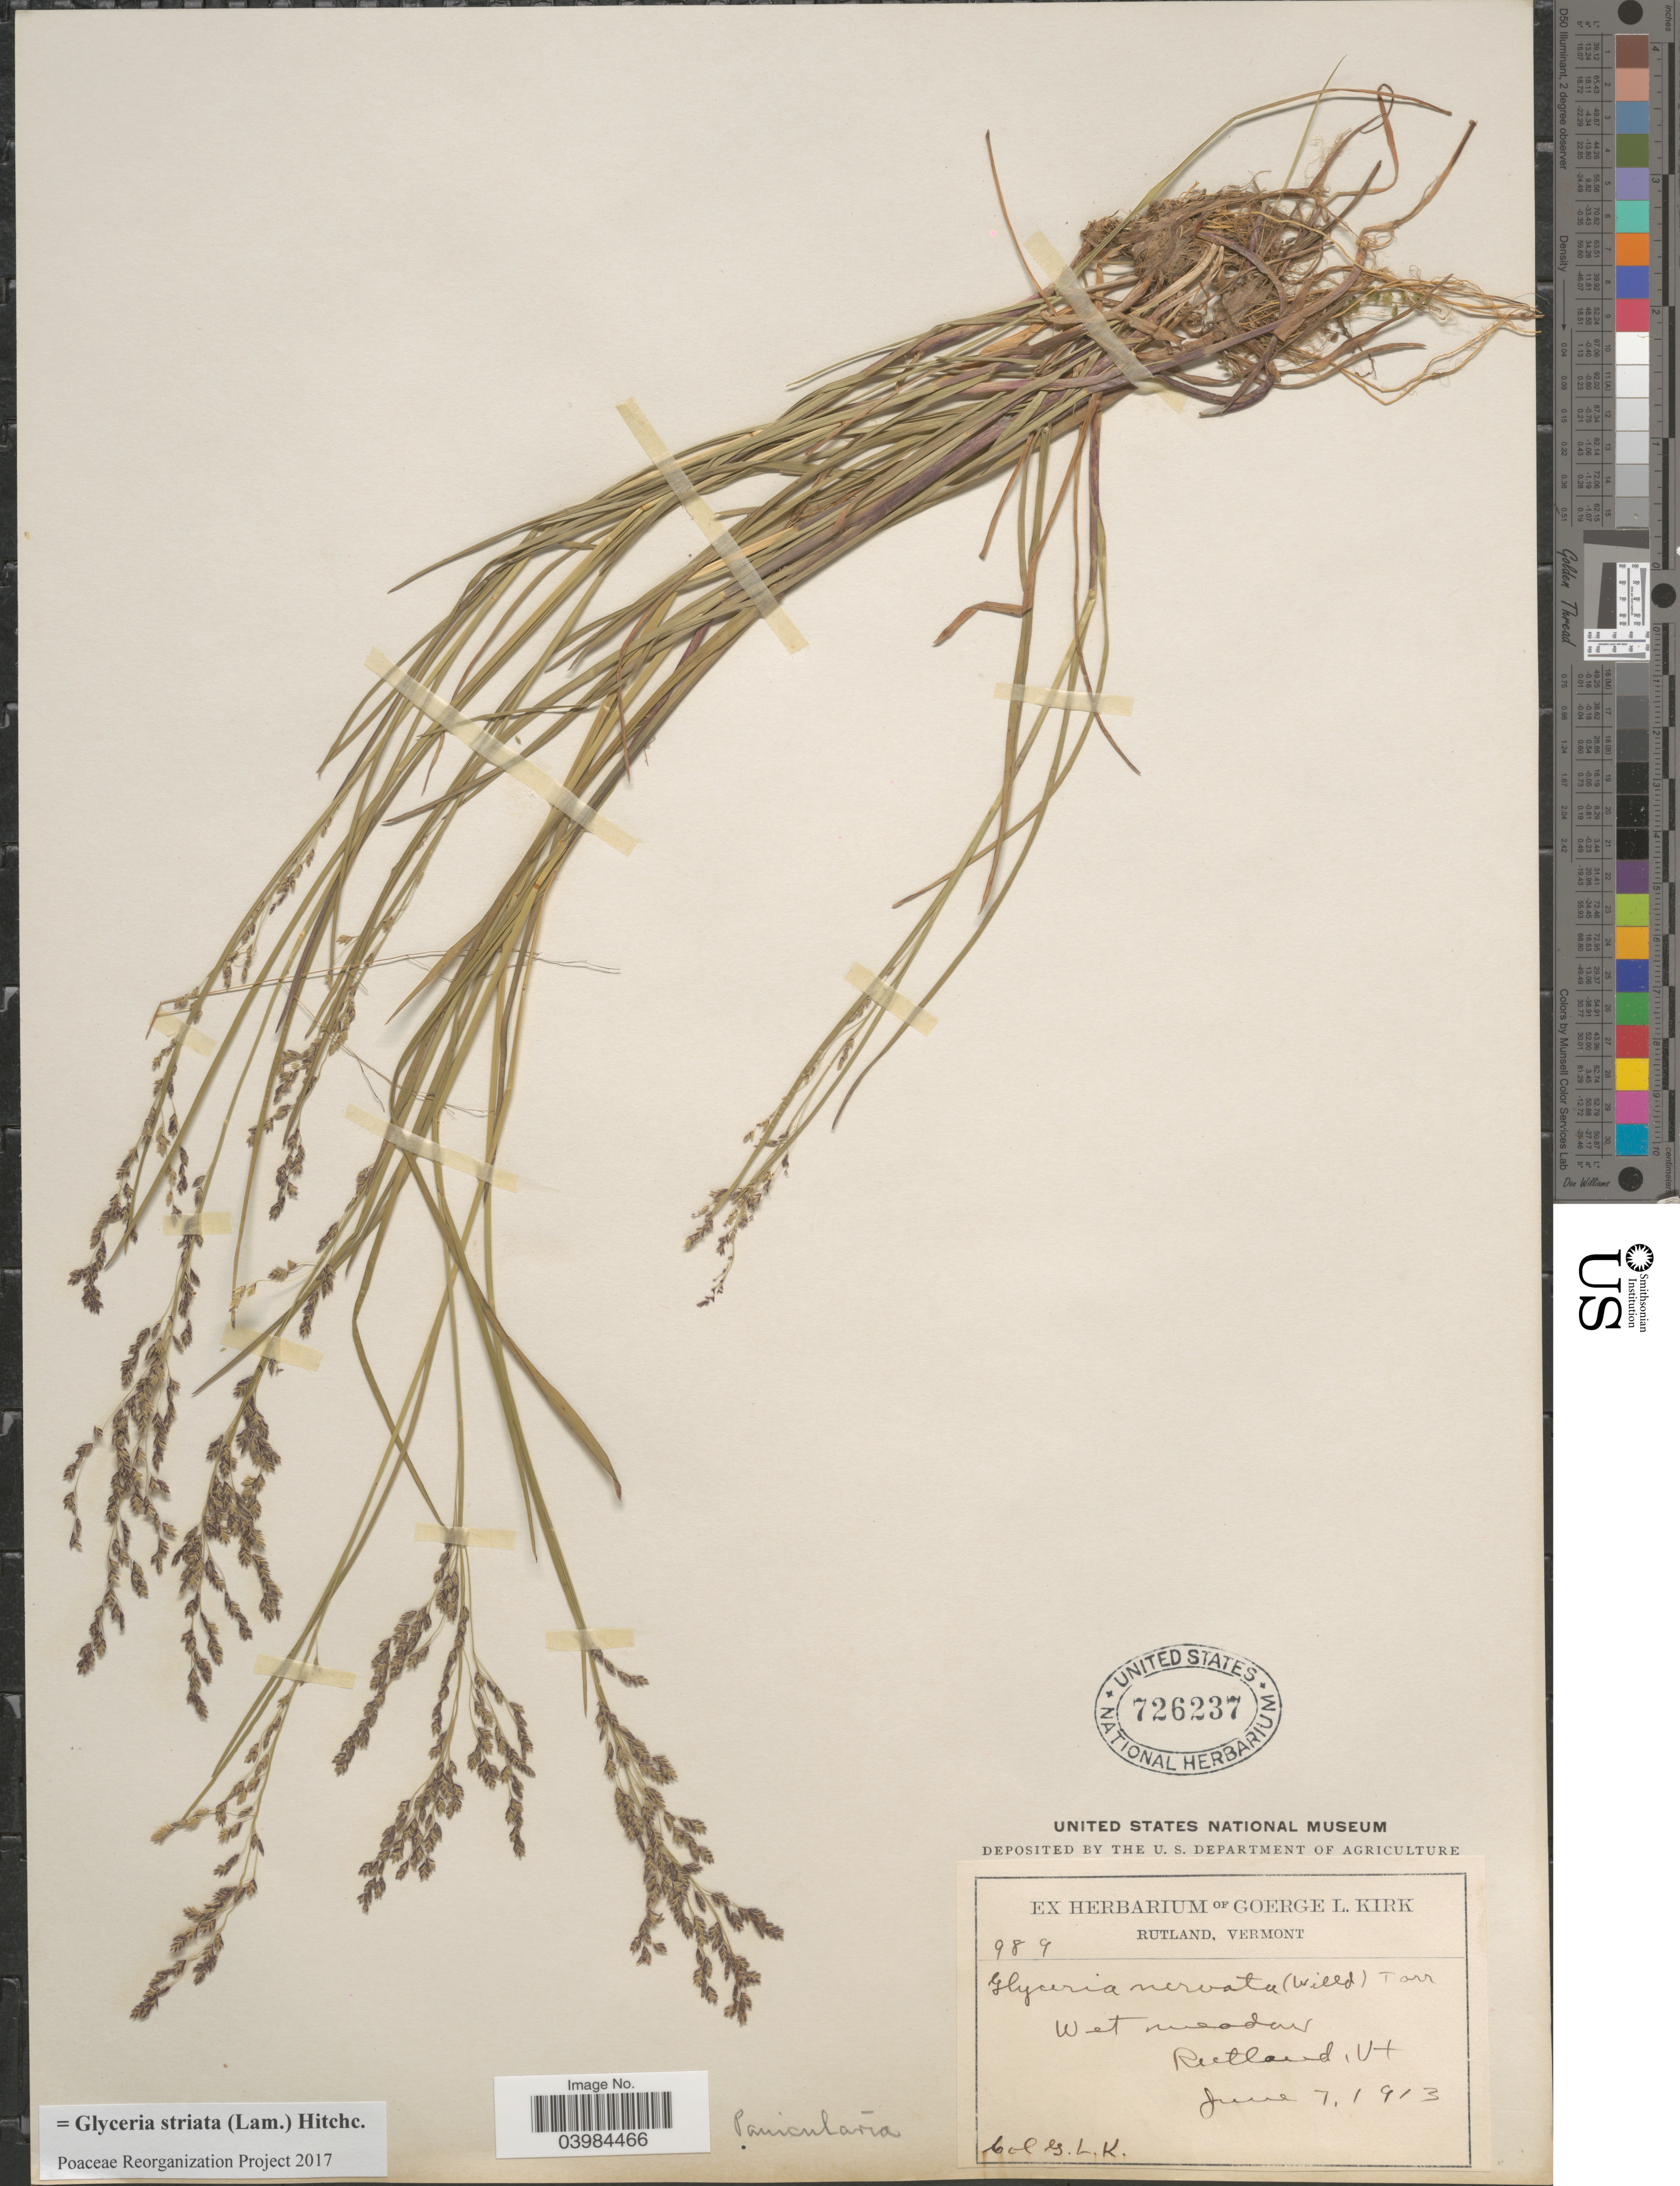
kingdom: Plantae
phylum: Tracheophyta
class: Liliopsida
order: Poales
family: Poaceae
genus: Glyceria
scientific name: Glyceria striata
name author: (Lam.) Hitchc.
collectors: G. Kirk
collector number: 989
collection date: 1913-06-07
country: United States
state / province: Vermont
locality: Rutland.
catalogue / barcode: US 726237